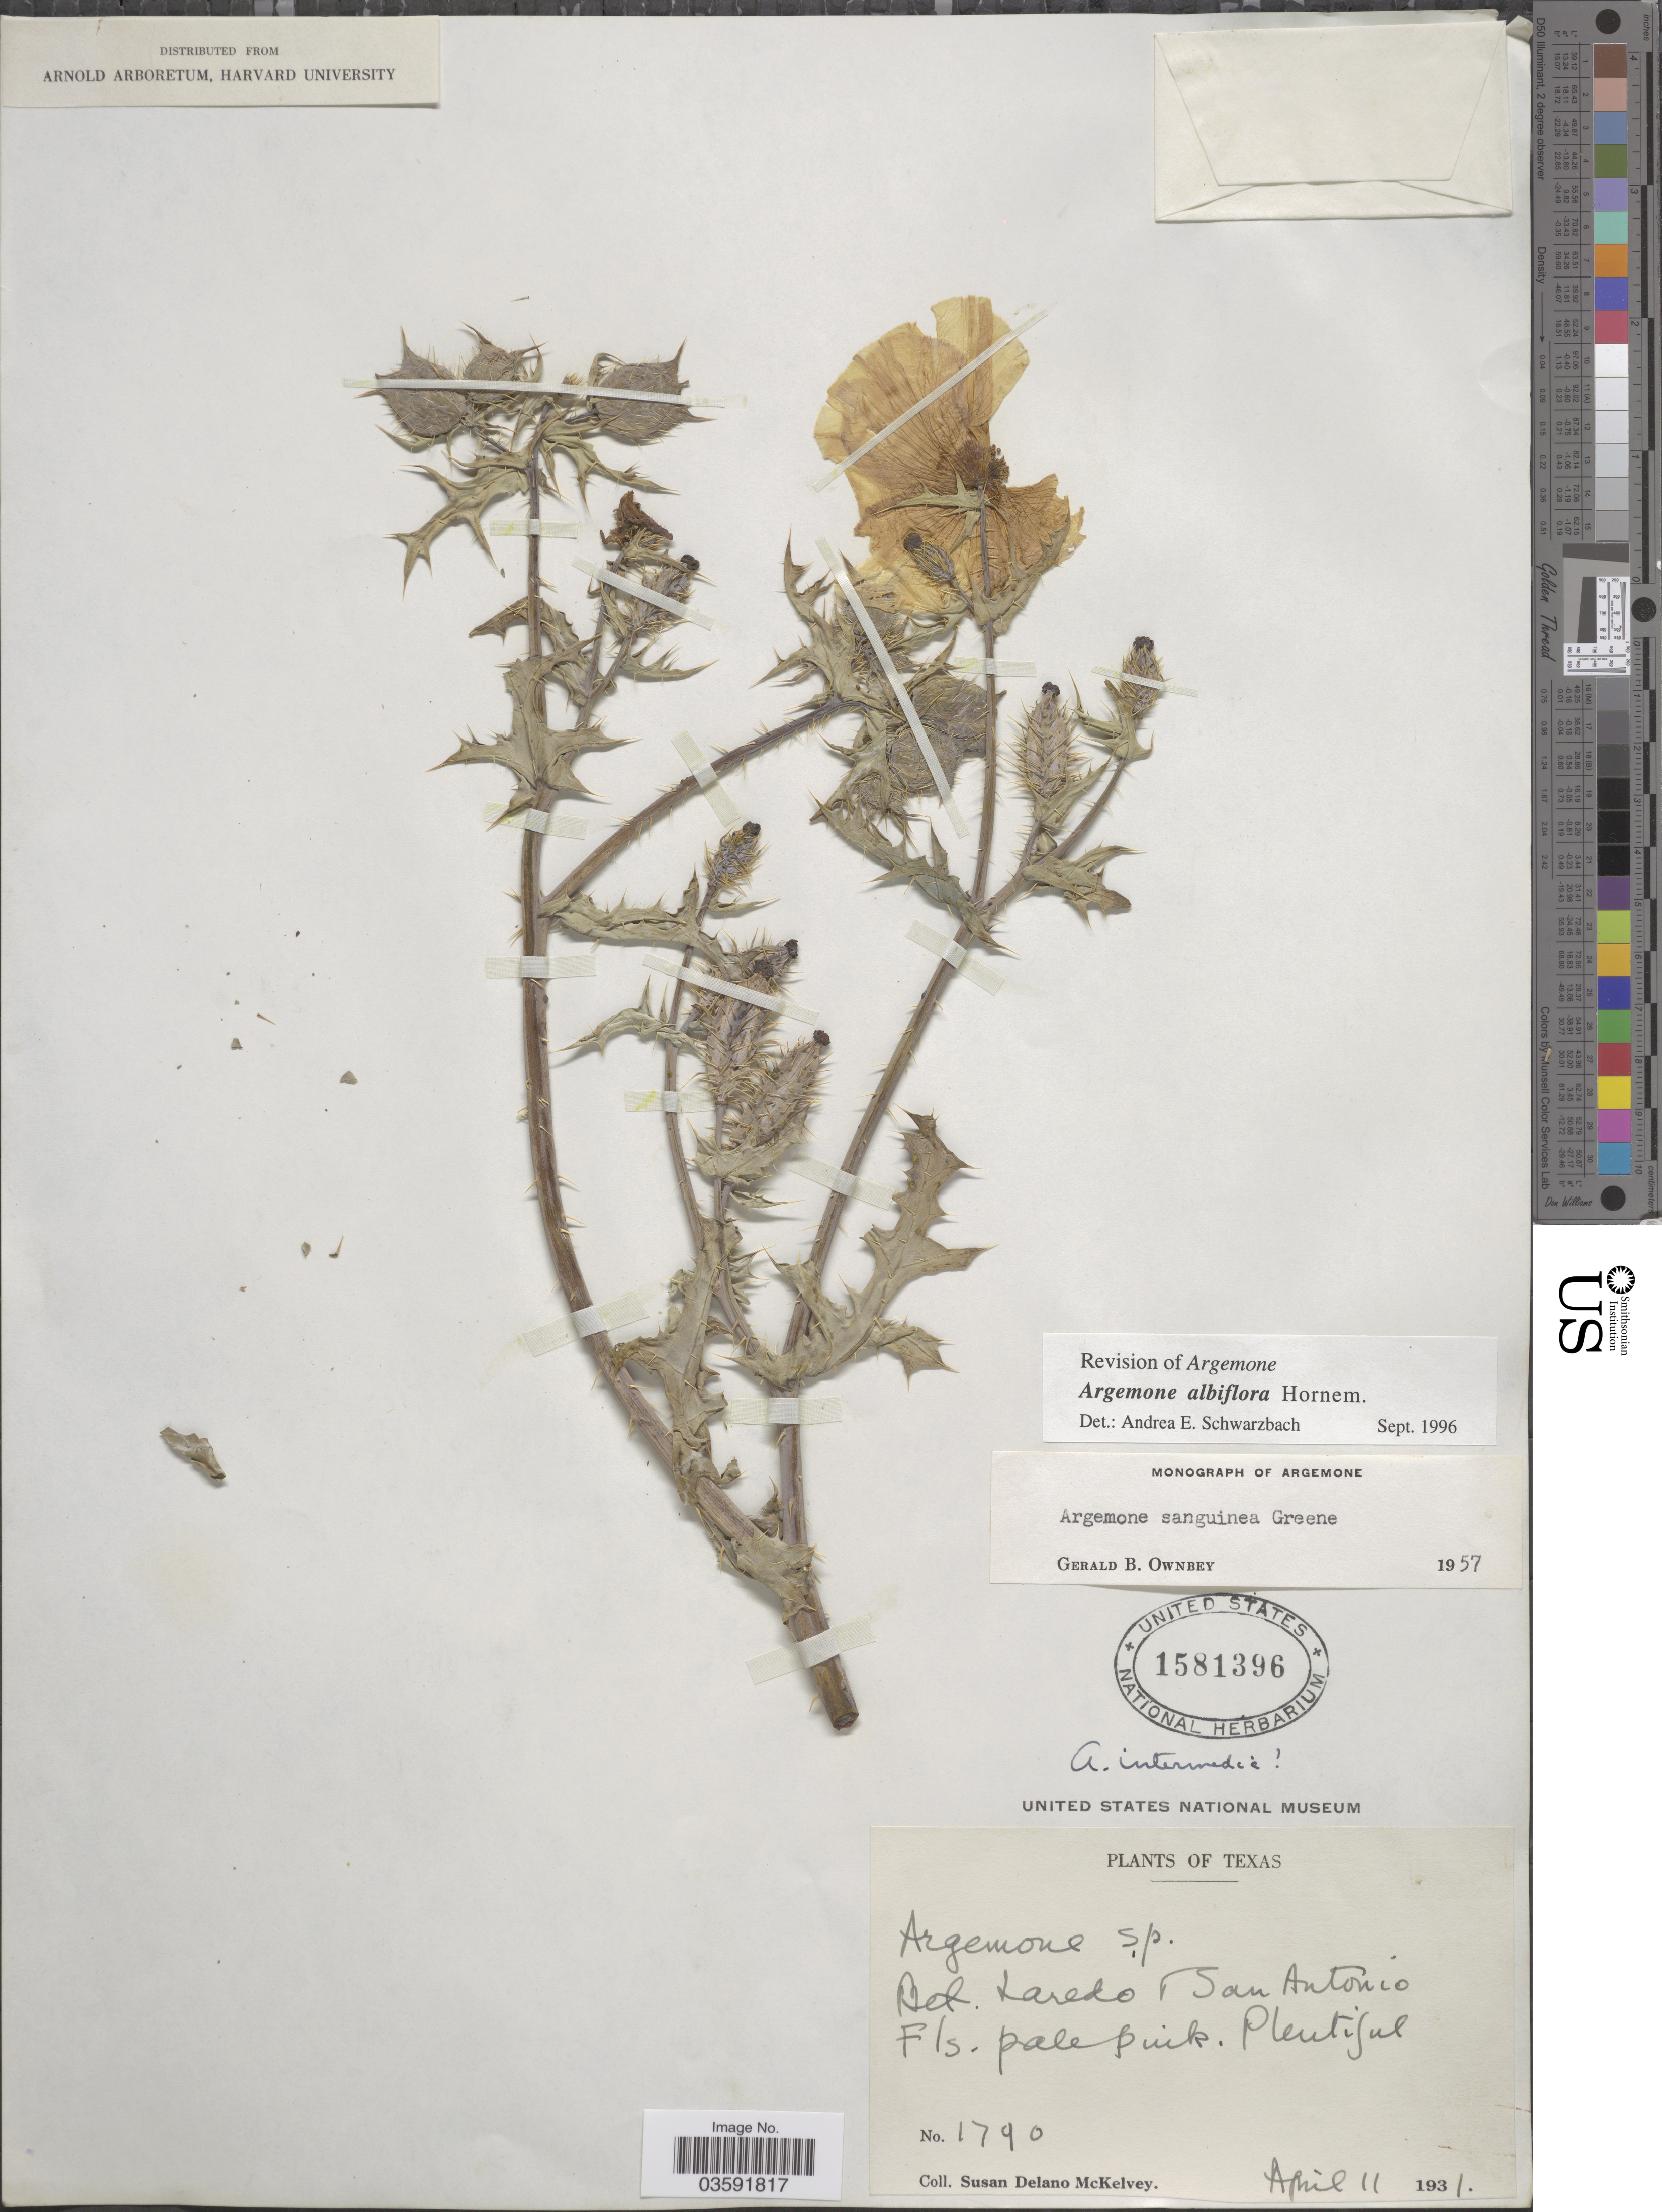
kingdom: Plantae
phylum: Tracheophyta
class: Magnoliopsida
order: Ranunculales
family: Papaveraceae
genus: Argemone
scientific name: Argemone albiflora subsp. albiflora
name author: Hornem.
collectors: S. A. McKelvey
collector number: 1790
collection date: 1931-04-11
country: United States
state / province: Texas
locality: Bet. Laredo + San Antonio.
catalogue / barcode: US 1581396